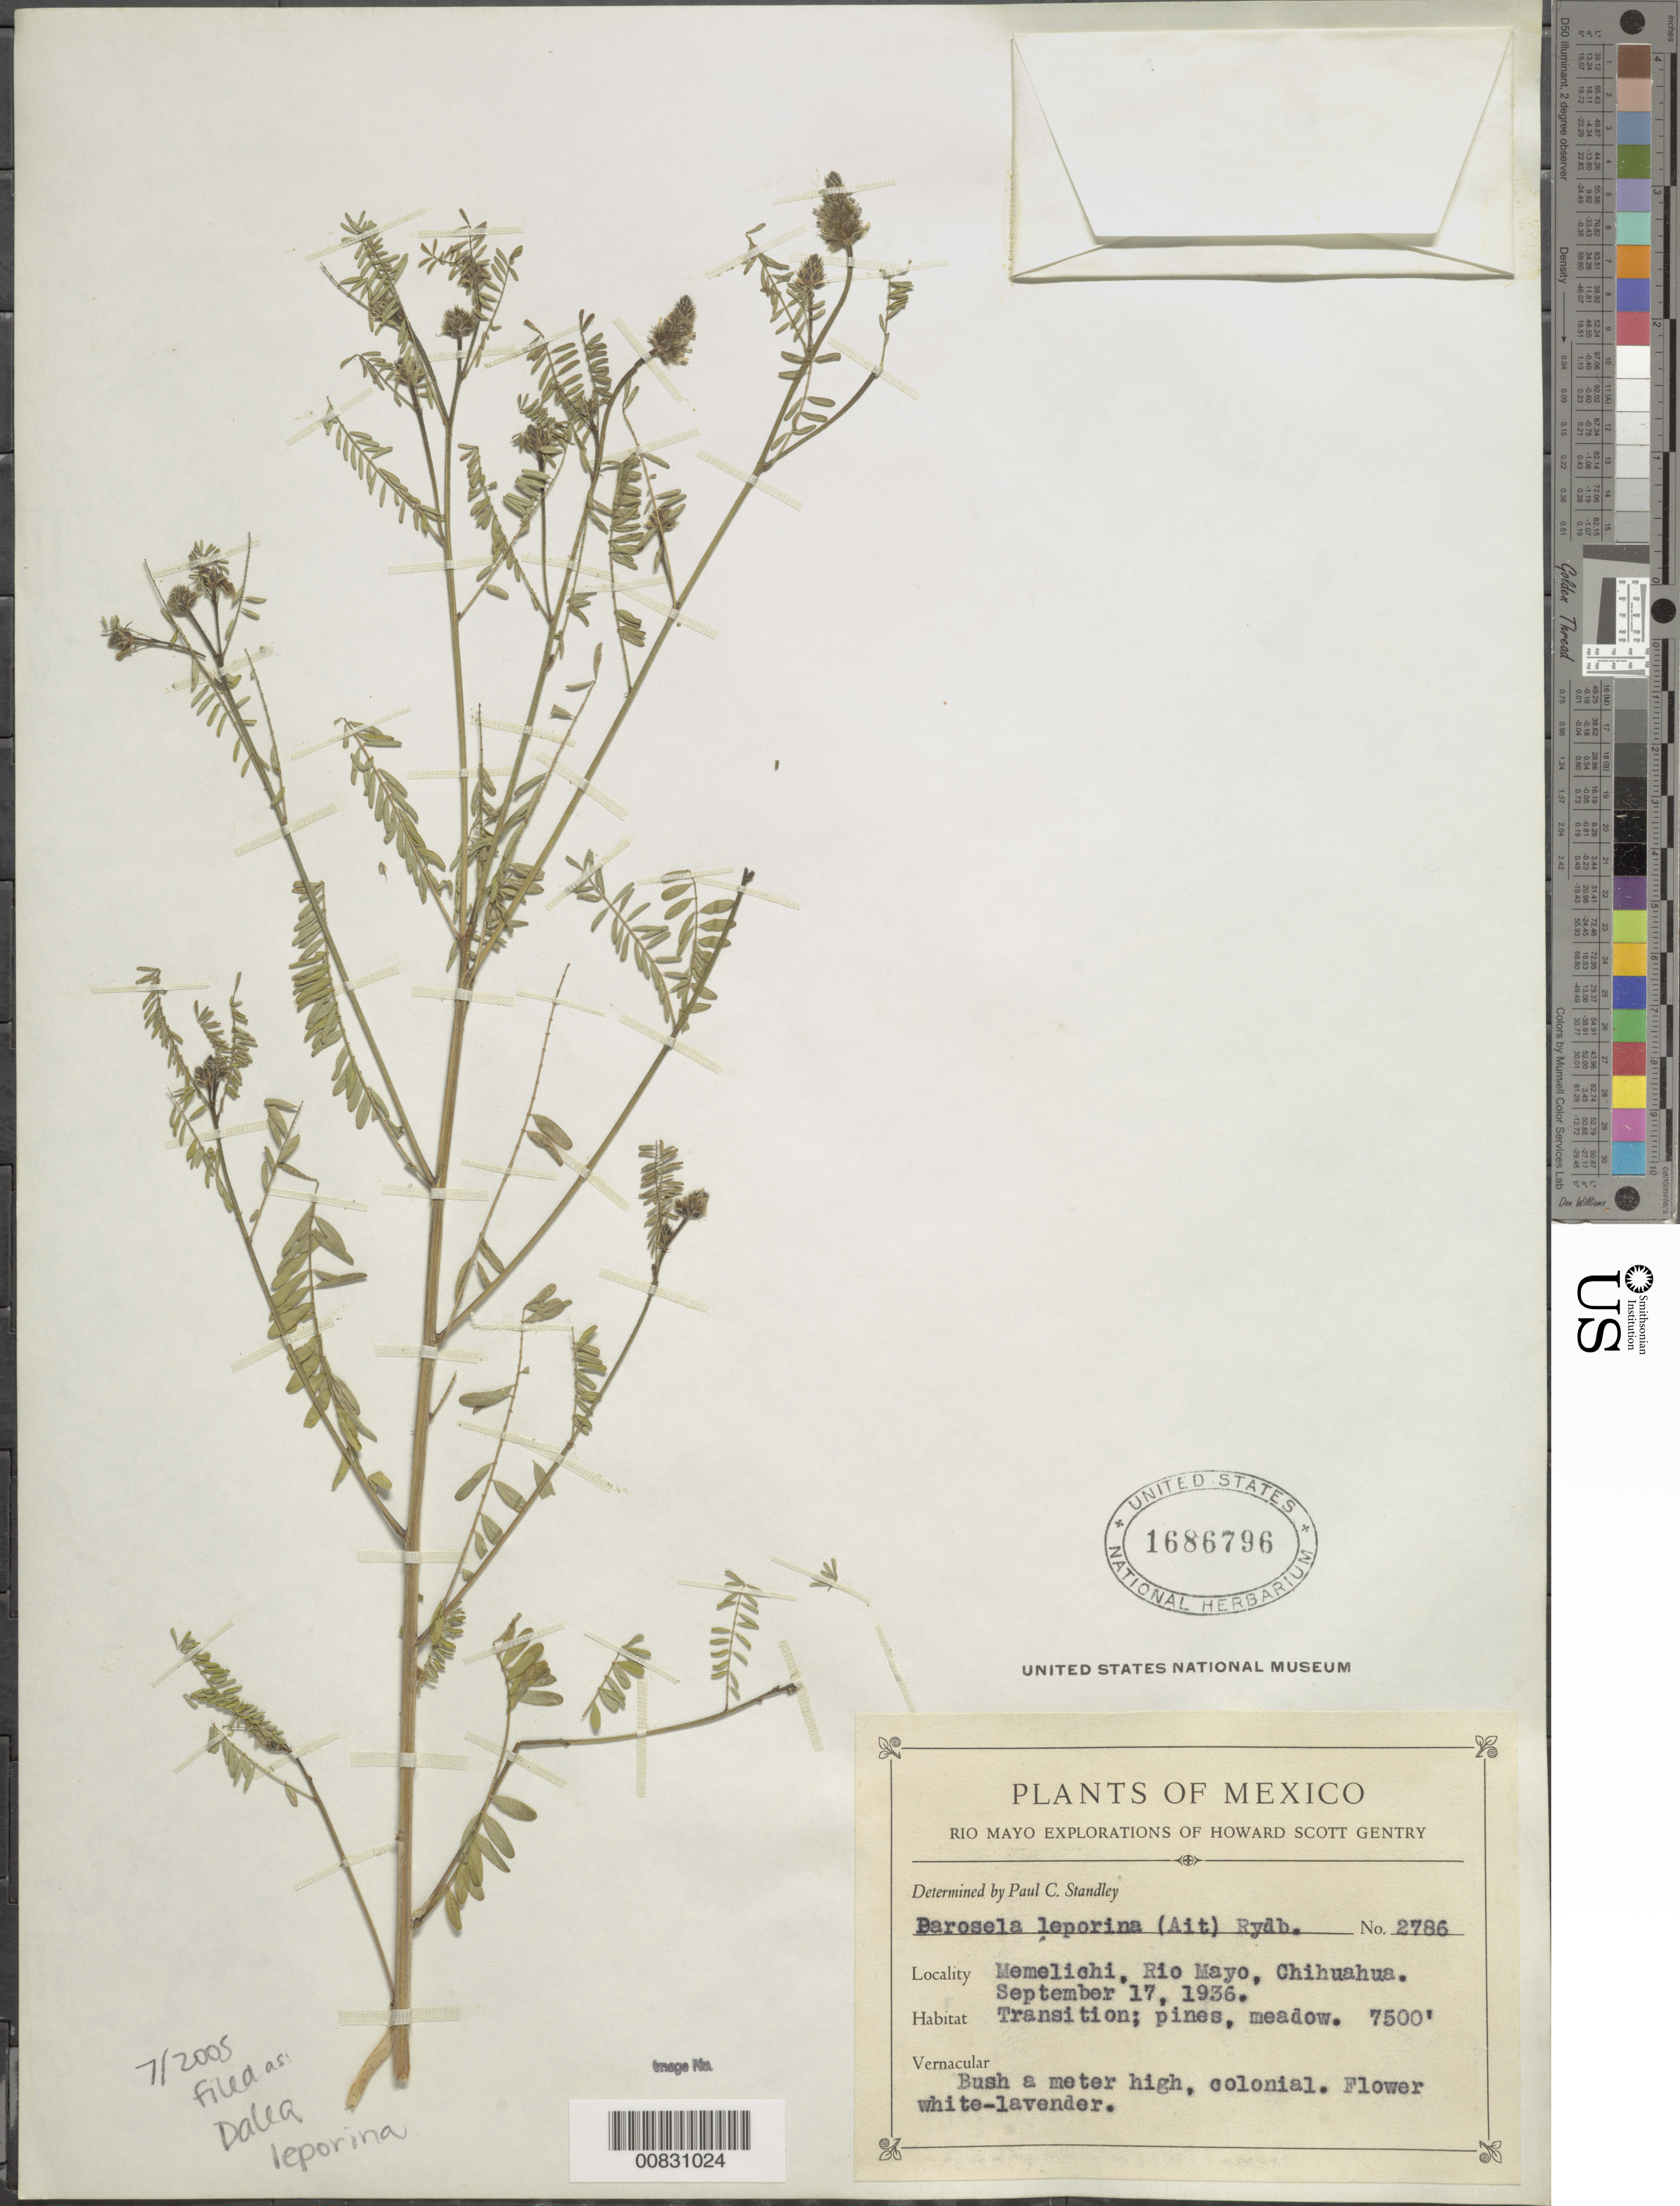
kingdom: Plantae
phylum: Tracheophyta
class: Magnoliopsida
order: Fabales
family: Fabaceae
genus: Dalea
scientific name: Dalea leporina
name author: (Aiton) Bullock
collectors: H. S. Gentry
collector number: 2786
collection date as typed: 17 Sep 1936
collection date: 1936-09-17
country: Mexico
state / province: Chihuahua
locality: Memelichi, Rio Mayo, Chihuahua.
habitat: Transition; pines, meadow.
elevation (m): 2286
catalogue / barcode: US 1686796